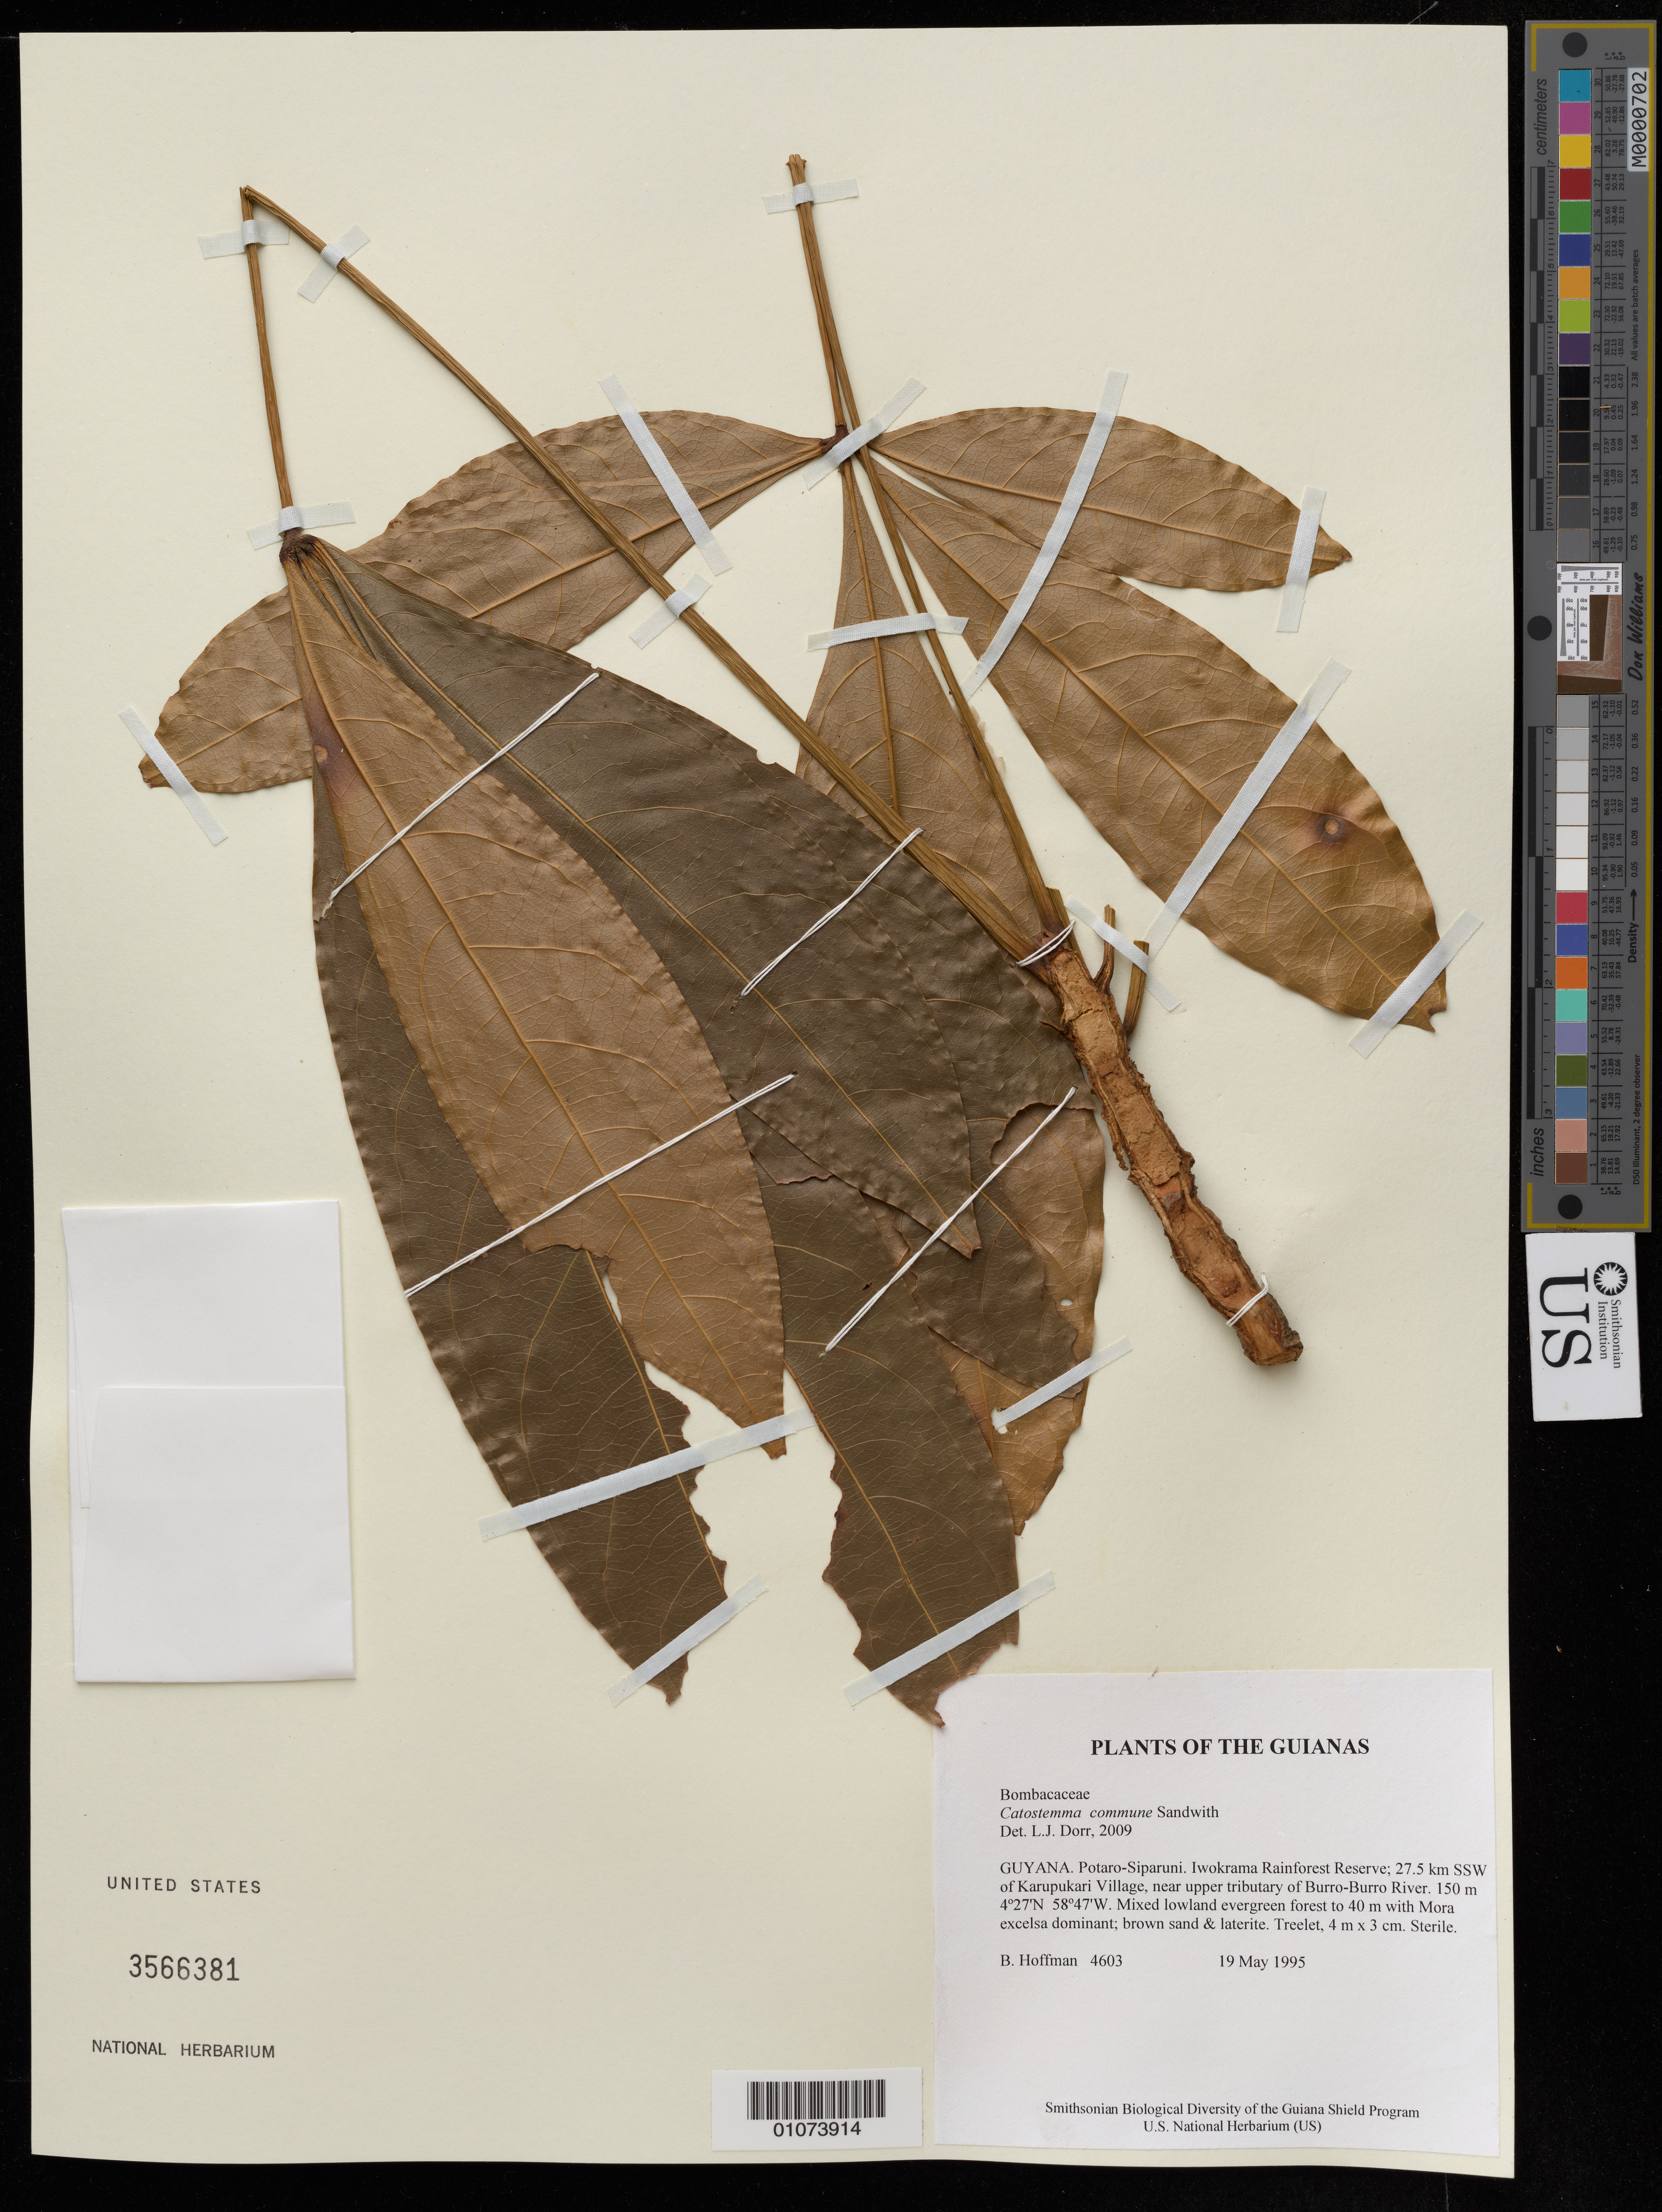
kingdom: Plantae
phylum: Tracheophyta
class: Magnoliopsida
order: Malvales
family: Malvaceae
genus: Catostemma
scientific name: Catostemma commune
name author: Sandwith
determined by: Dorr, L. J., (BOT), Smithsonian Institution - National Museum of Natural History (UNITED STATES)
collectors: B. Hoffman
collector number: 4603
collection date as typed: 19 May 1995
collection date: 1995-05-19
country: Guyana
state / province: Potaro-Siparuni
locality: Iwokrama Rainforest Reserve; 27.5 km SSW of Karupukari Village, near upper tributary of Burro-Burro River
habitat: Mixed lowland evergreen forest to 40 m with Mora excelsa dominant; brown sand & laterite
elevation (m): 150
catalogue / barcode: US 3566381